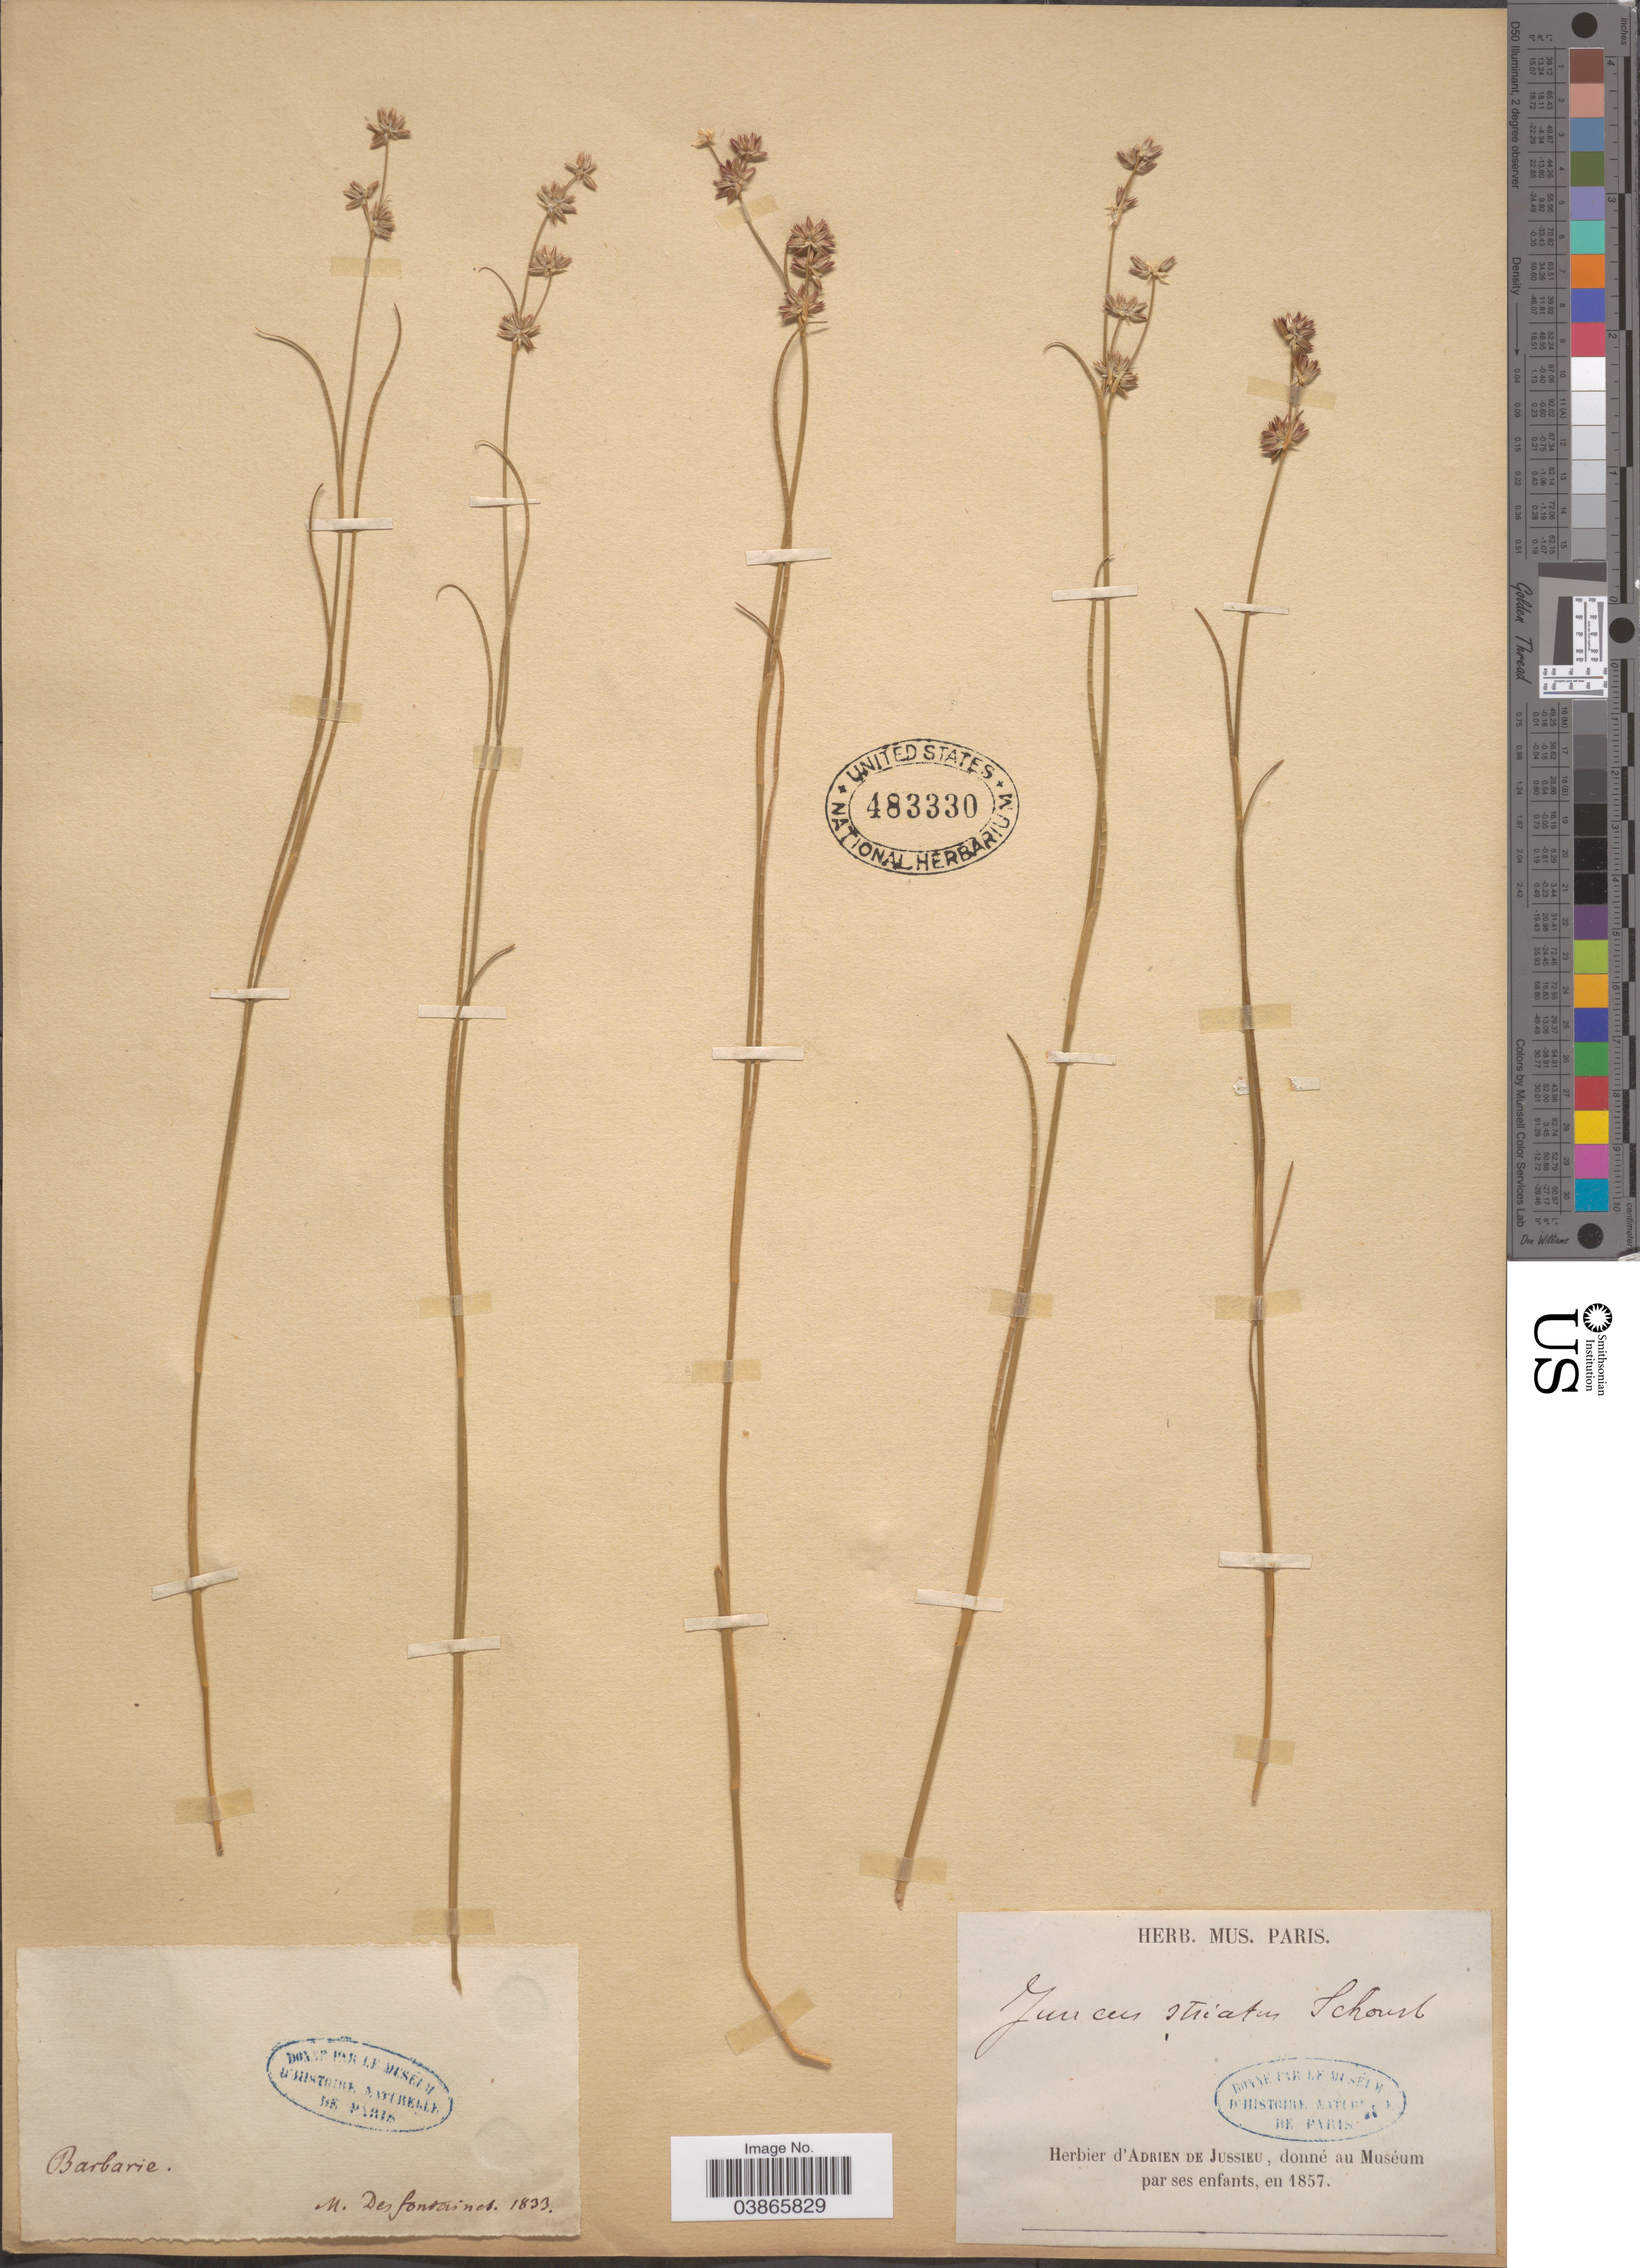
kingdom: Plantae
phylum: Tracheophyta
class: Liliopsida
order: Poales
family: Juncaceae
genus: Juncus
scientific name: Juncus striatus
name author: Schousb. ex E. Mey.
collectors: M. Desfontaines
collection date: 1833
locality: Barbarie.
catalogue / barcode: US 483330